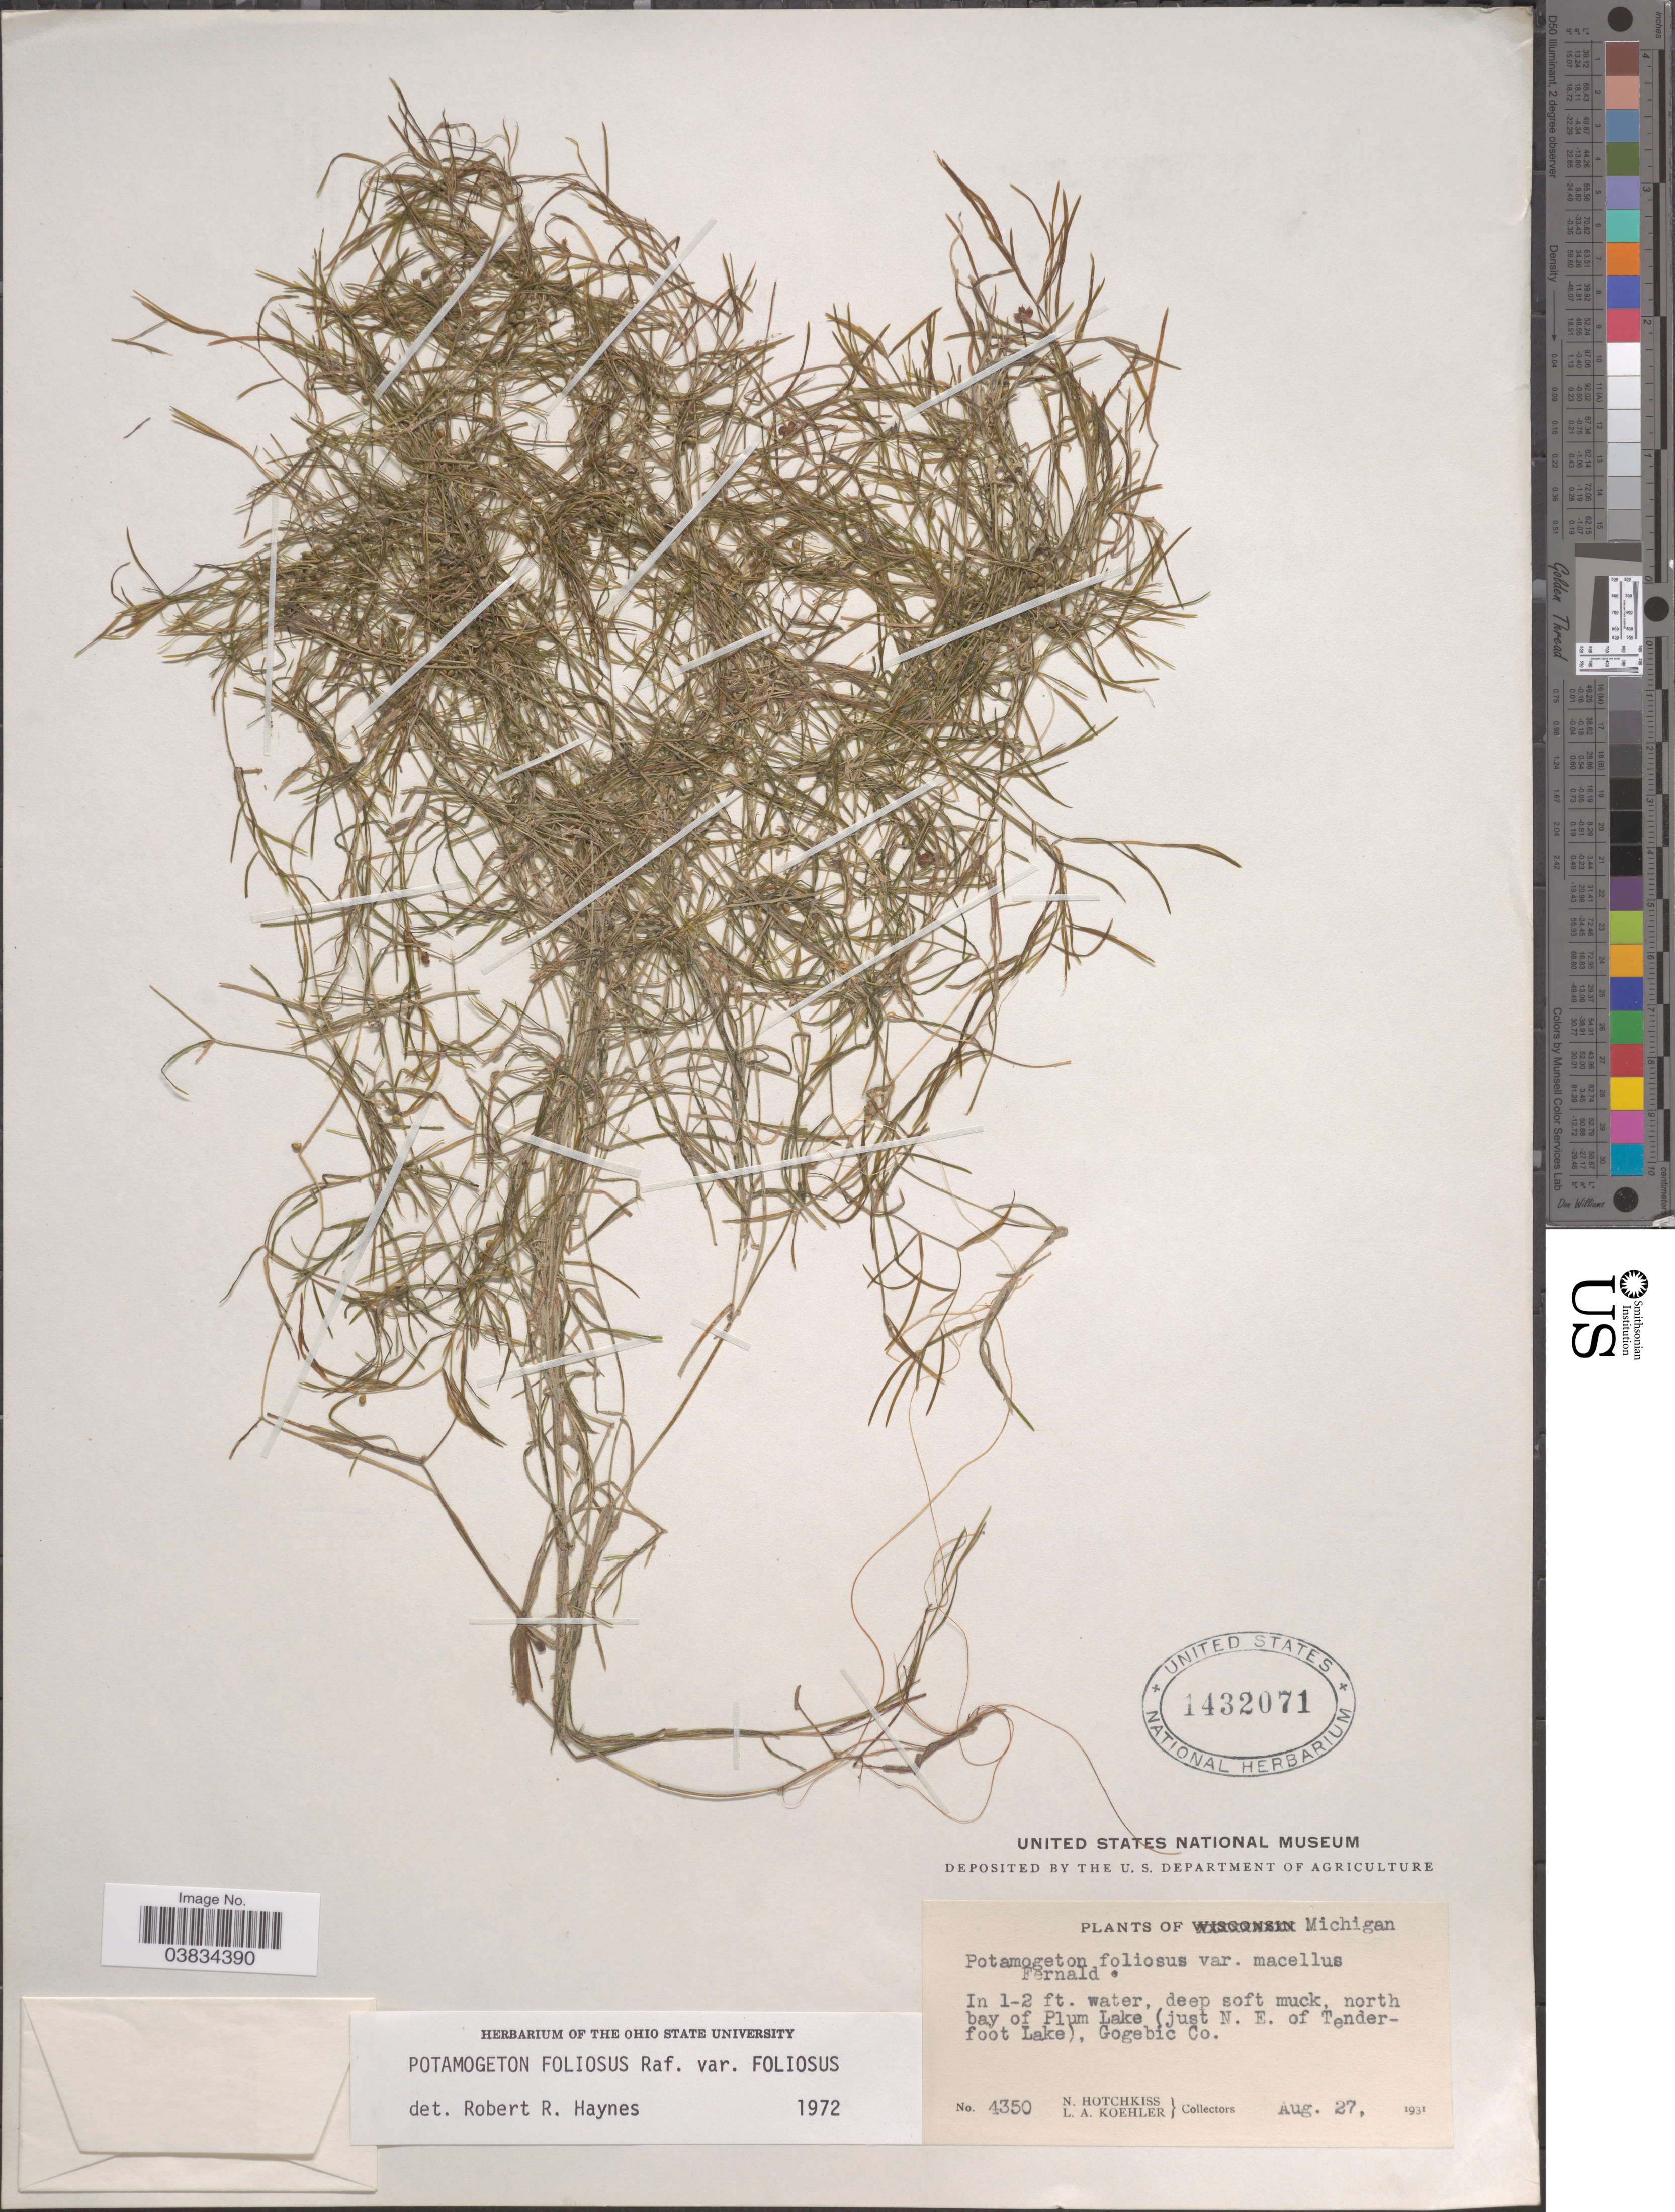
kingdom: Plantae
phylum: Tracheophyta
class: Liliopsida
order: Alismatales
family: Potamogetonaceae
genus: Potamogeton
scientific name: Potamogeton foliosus var. foliosus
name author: Raf.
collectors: N. Hotchkiss & L. Koehler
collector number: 4350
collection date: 1931-08-27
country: United States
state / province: Michigan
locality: North bay of Plum Lake (just N. E. of Tenderfoot Lake), Gogebic Co.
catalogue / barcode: US 1432071